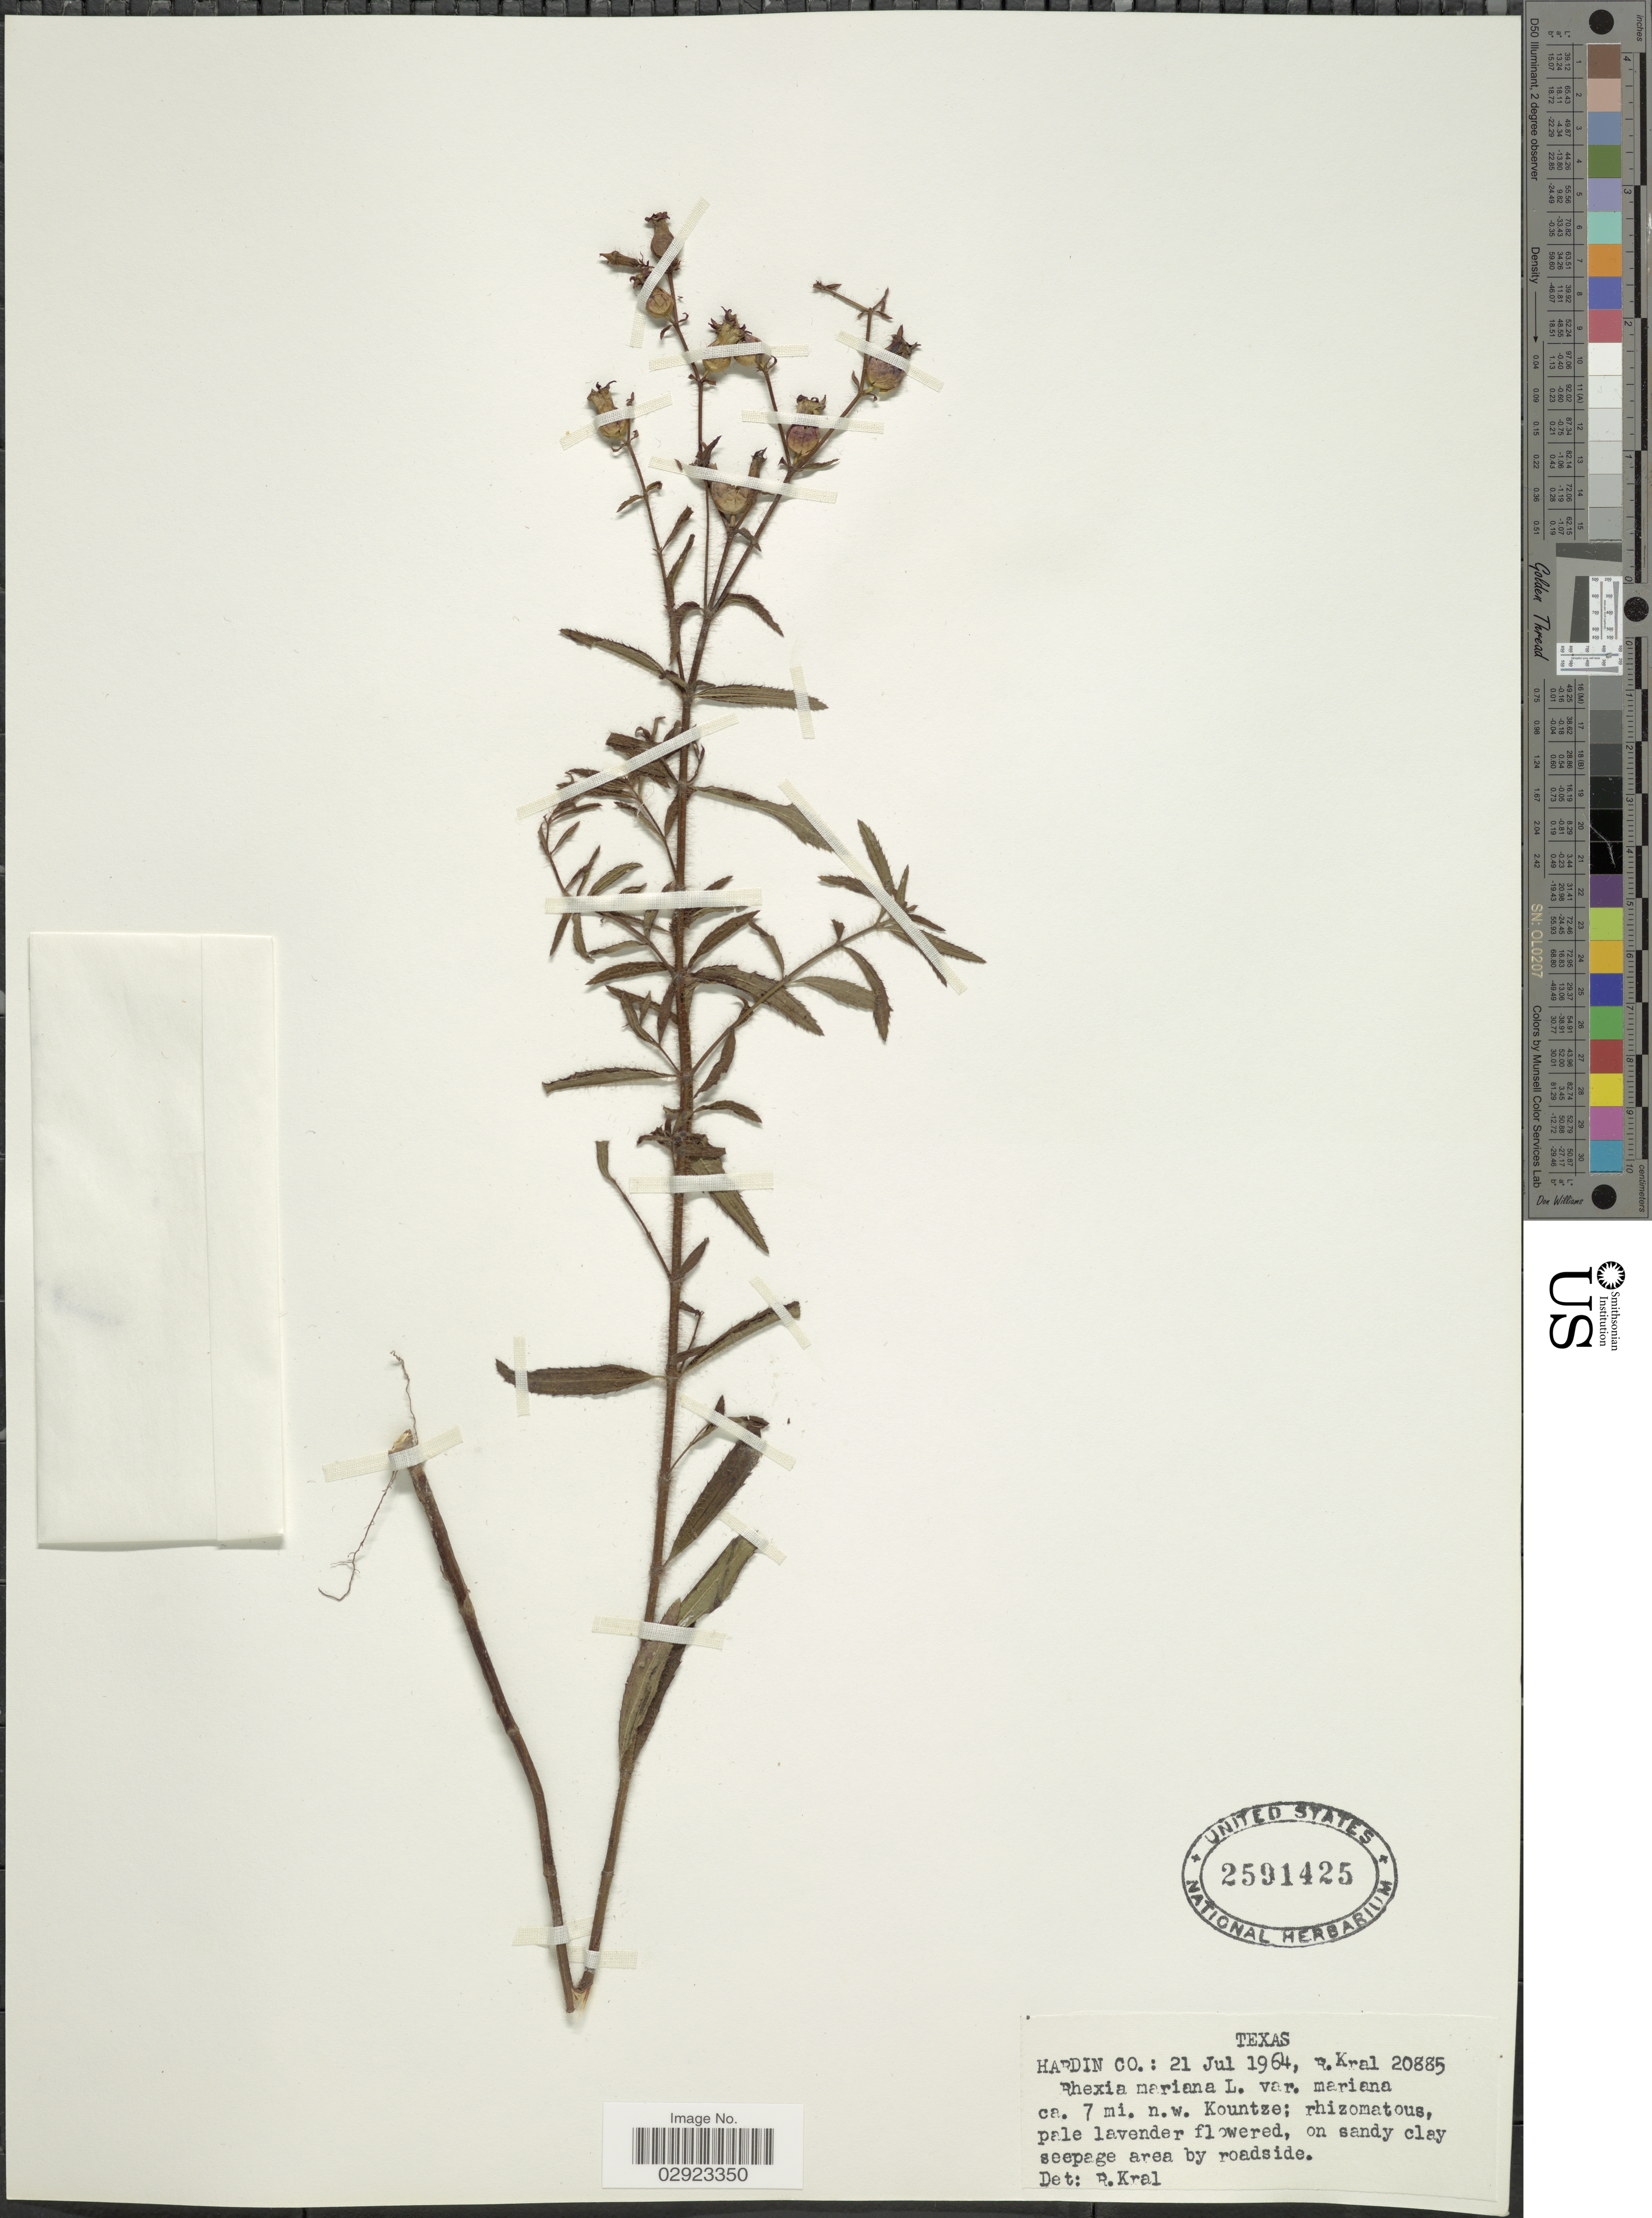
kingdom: Plantae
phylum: Tracheophyta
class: Magnoliopsida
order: Myrtales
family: Melastomataceae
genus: Rhexia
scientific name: Rhexia mariana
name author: L.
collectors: R. Kral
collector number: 20885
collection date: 1964-07-21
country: United States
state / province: Texas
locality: Hardin Co., ca. 7 mi. n.w. Kountze.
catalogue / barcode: US 2591425